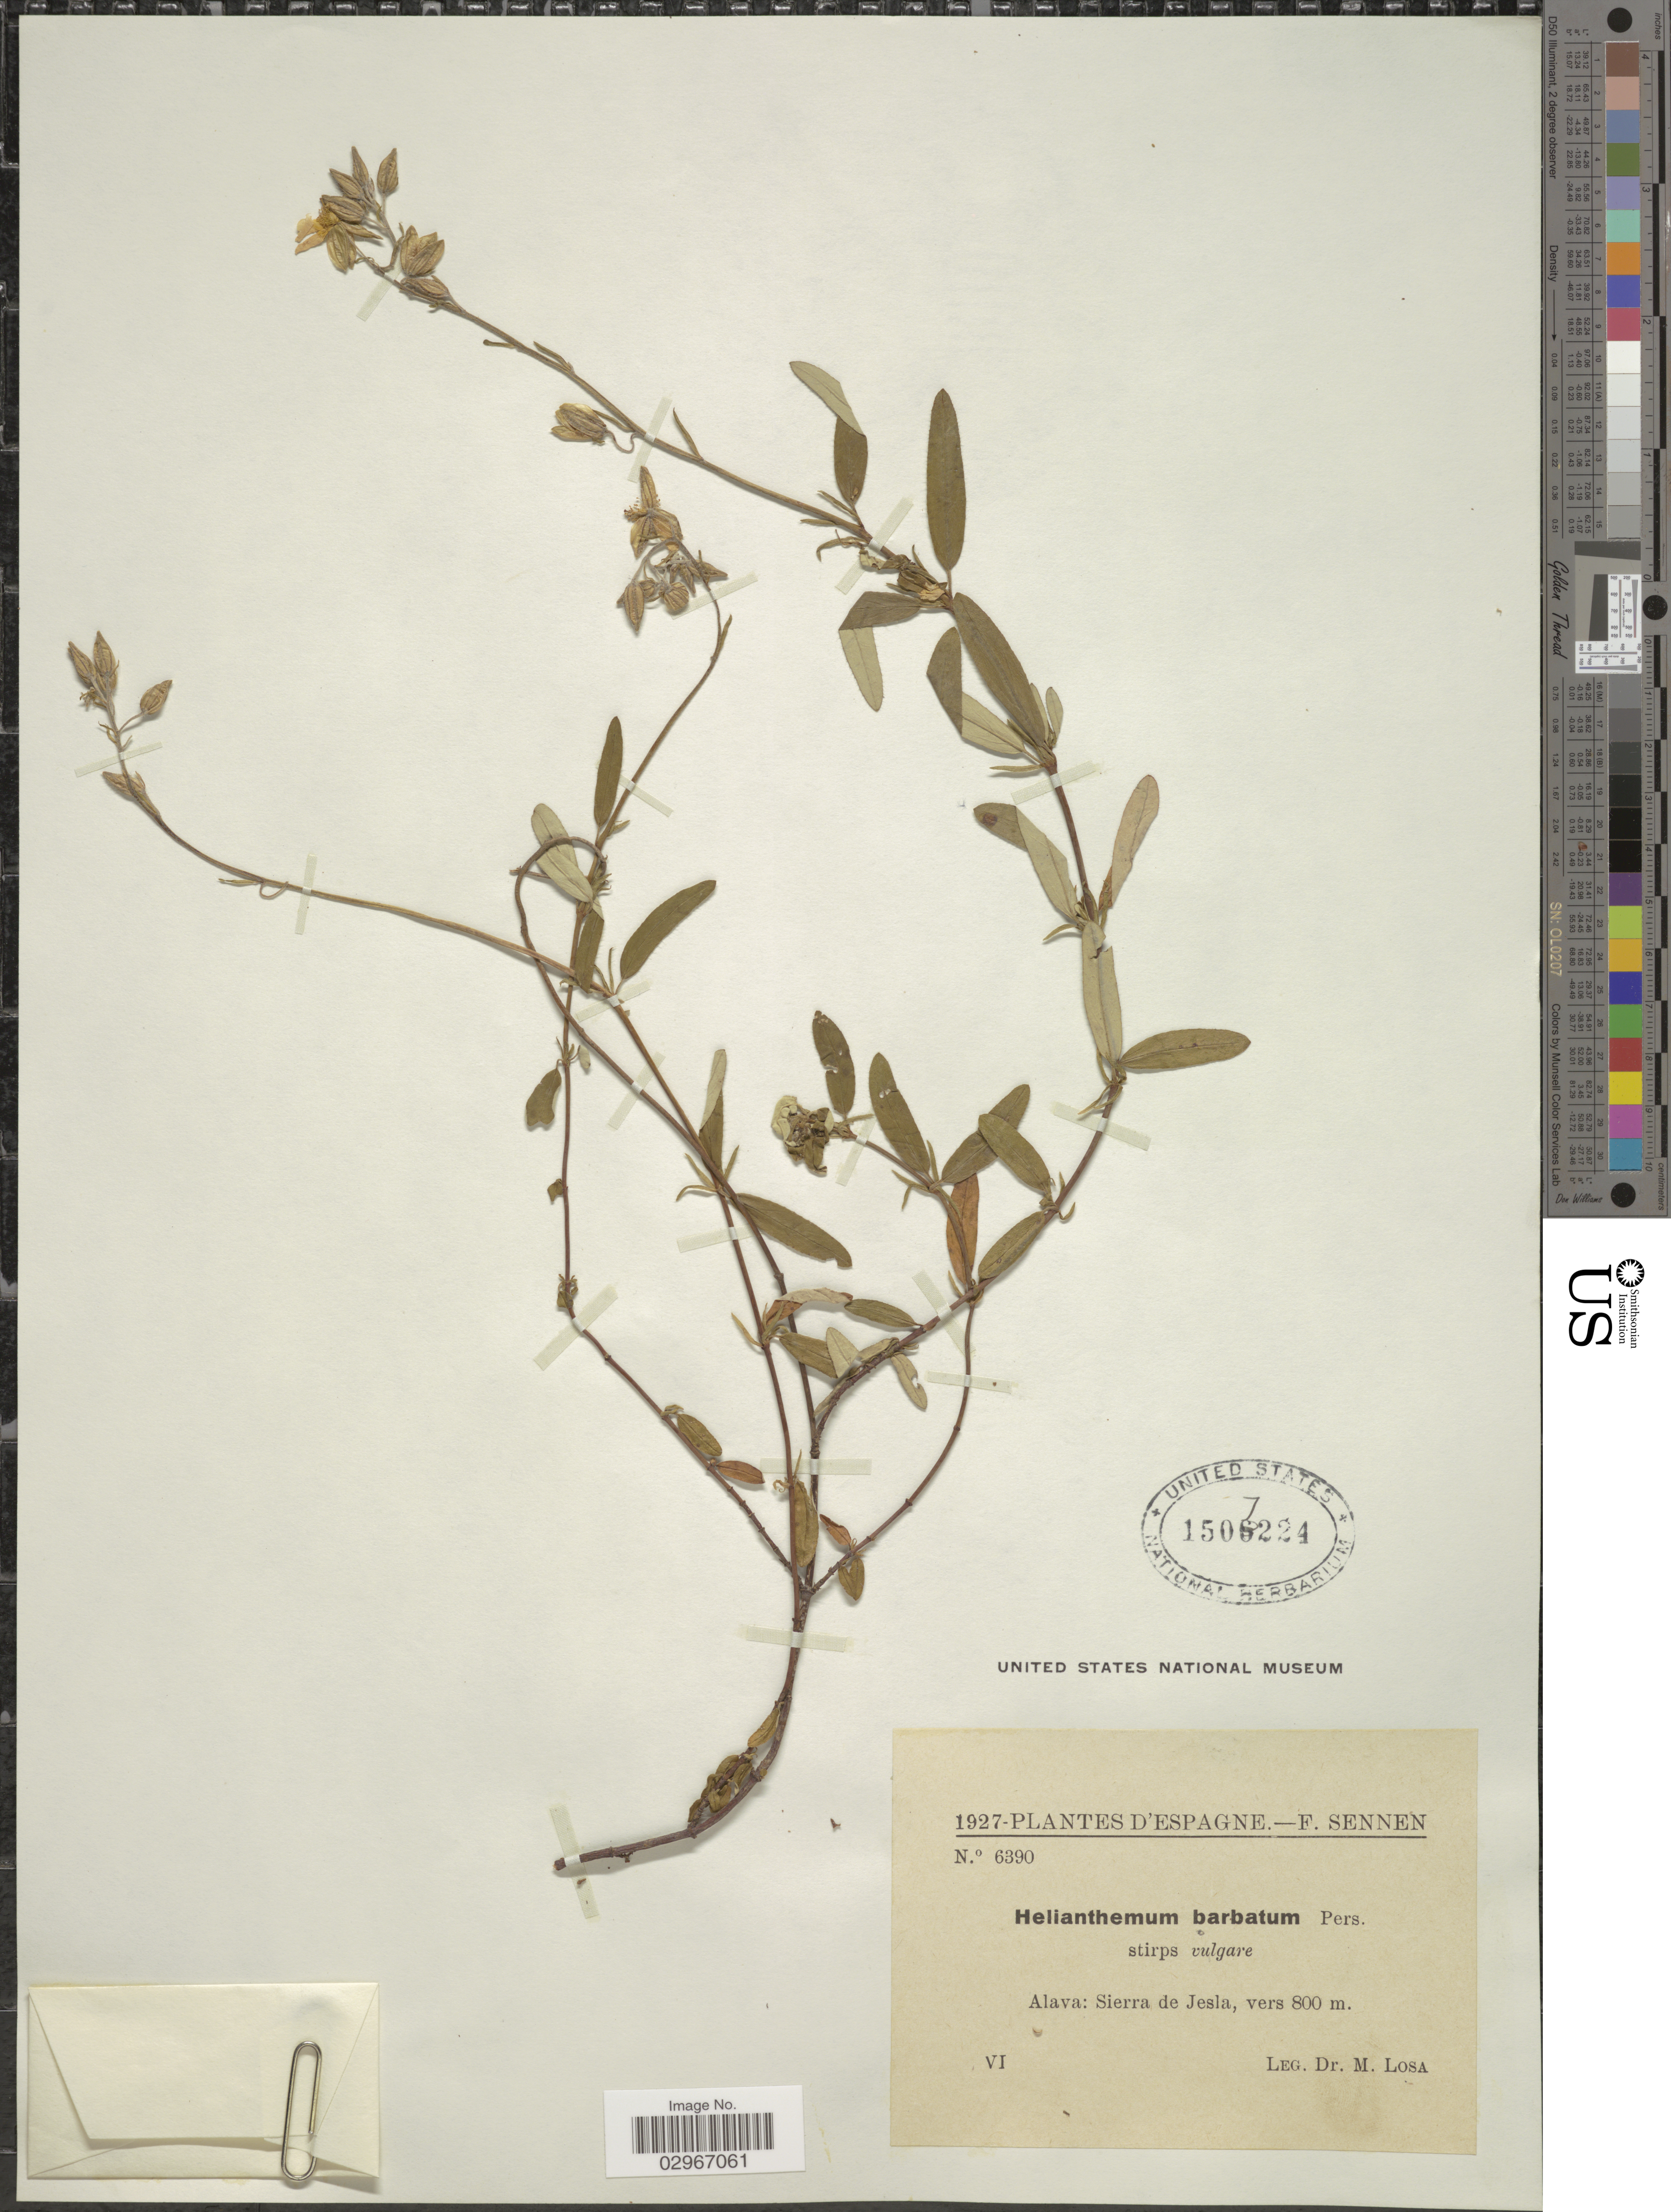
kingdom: Plantae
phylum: Tracheophyta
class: Magnoliopsida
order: Malvales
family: Cistaceae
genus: Helianthemum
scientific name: Helianthemum barbatum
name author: Pers.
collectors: Losa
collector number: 6390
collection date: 1927-06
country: Spain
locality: Alava: Sierra de Jesla.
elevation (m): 800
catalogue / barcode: US 1507224